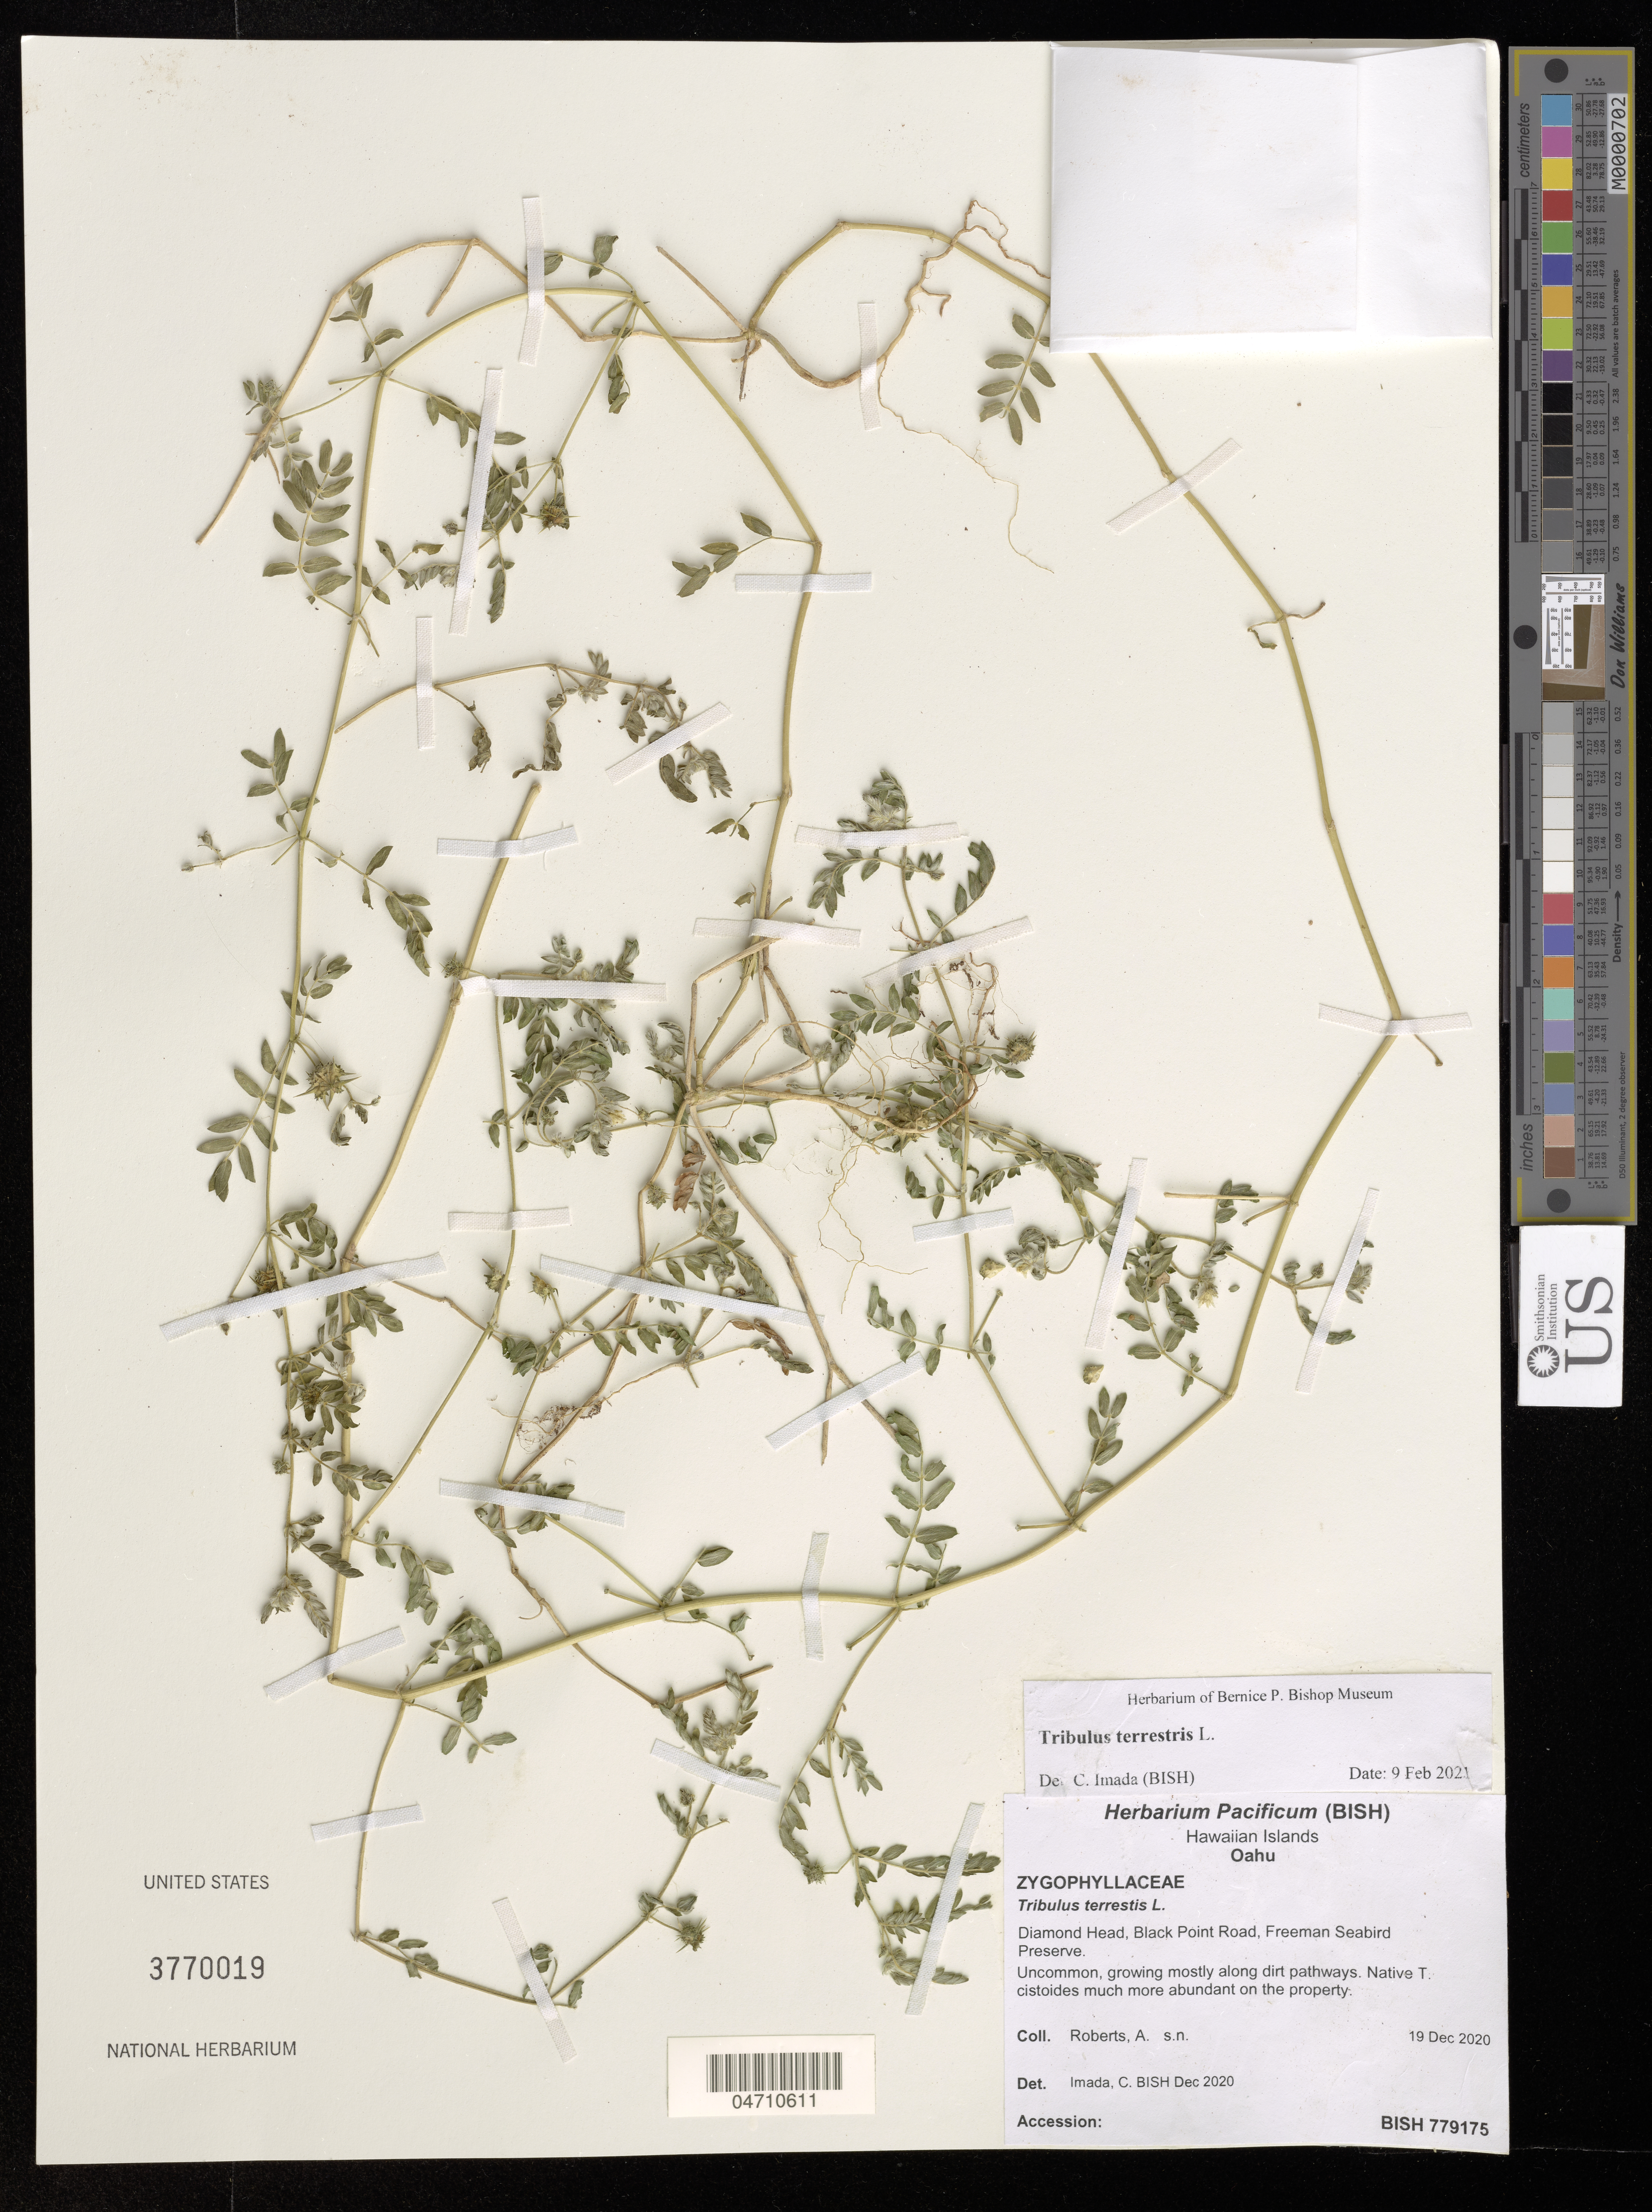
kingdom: Plantae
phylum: Tracheophyta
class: Magnoliopsida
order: Zygophyllales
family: Zygophyllaceae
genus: Tribulus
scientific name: Tribulus terrestris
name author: L.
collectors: A. Roberts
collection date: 2020-12-19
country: United States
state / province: Hawaii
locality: Hawaiian Islands. Oahu.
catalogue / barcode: US 3770019